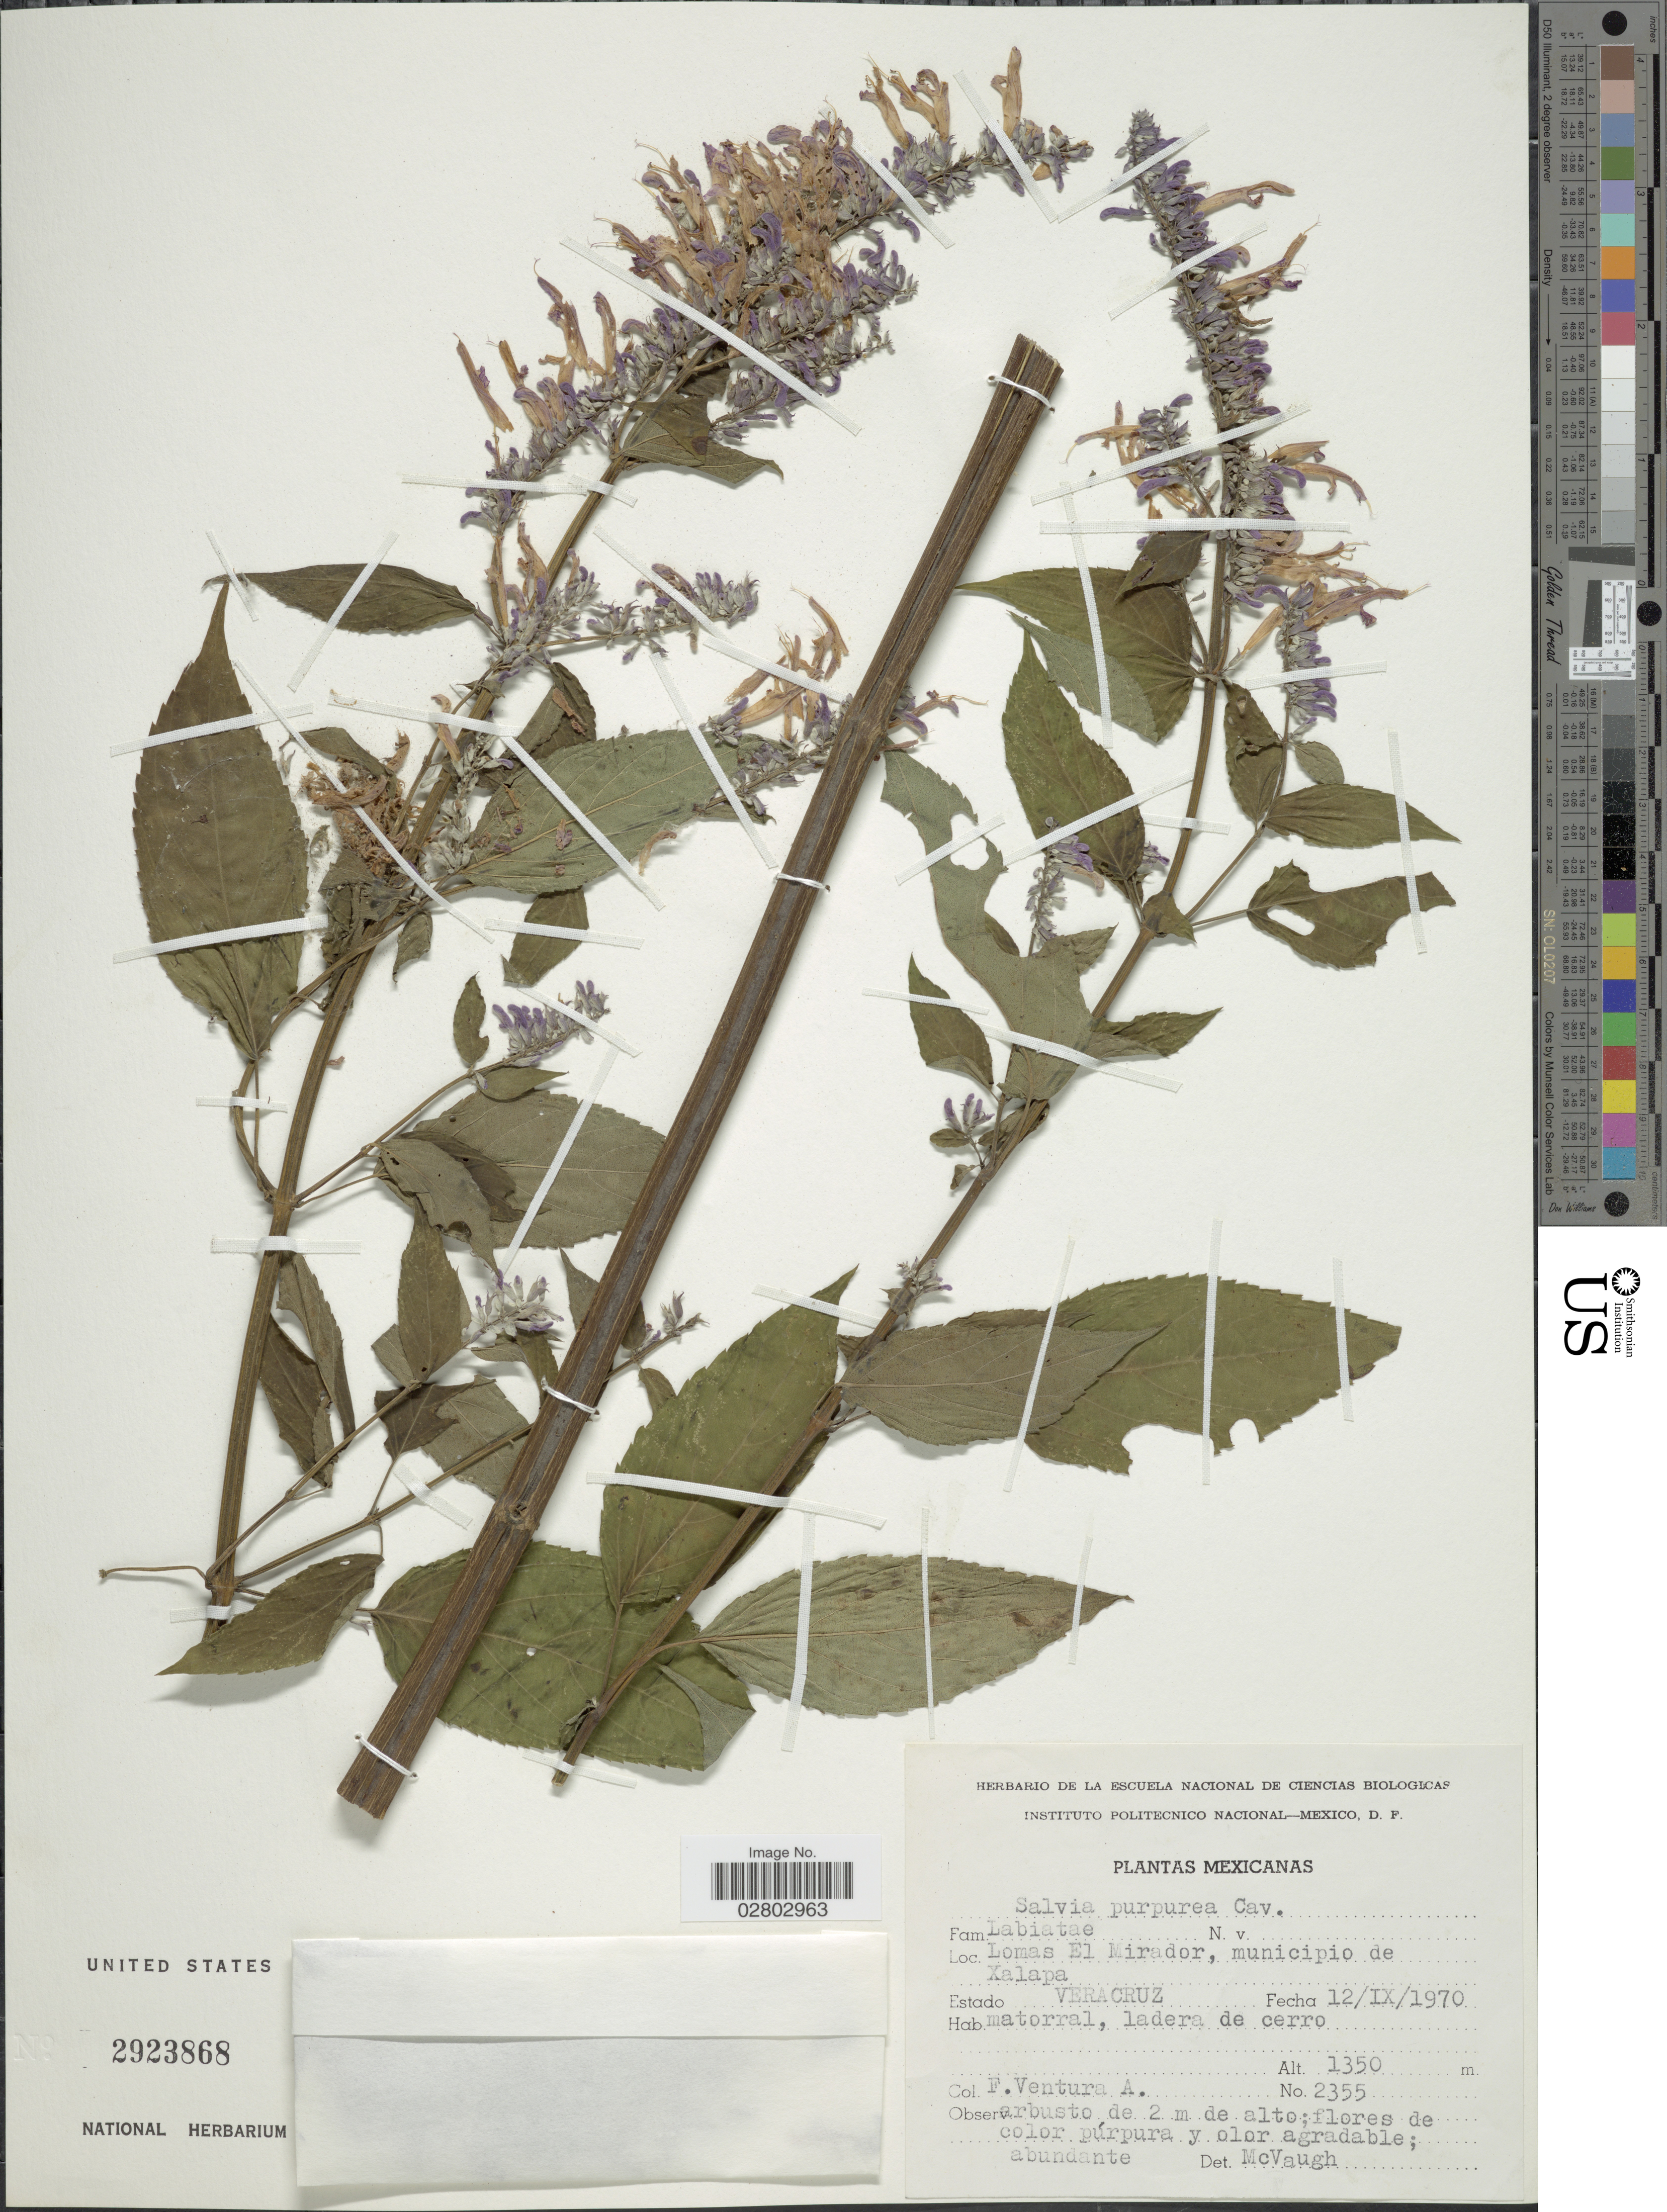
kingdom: Plantae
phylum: Tracheophyta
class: Magnoliopsida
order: Lamiales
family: Lamiaceae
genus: Salvia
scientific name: Salvia purpurea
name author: Cav.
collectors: F. Ventura A.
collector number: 2355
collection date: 1970-09-12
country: Mexico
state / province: Veracruz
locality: Lomas El Mirador, municipio de Xalapa, Estado Veracruz.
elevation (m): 1350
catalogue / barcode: US 2923868